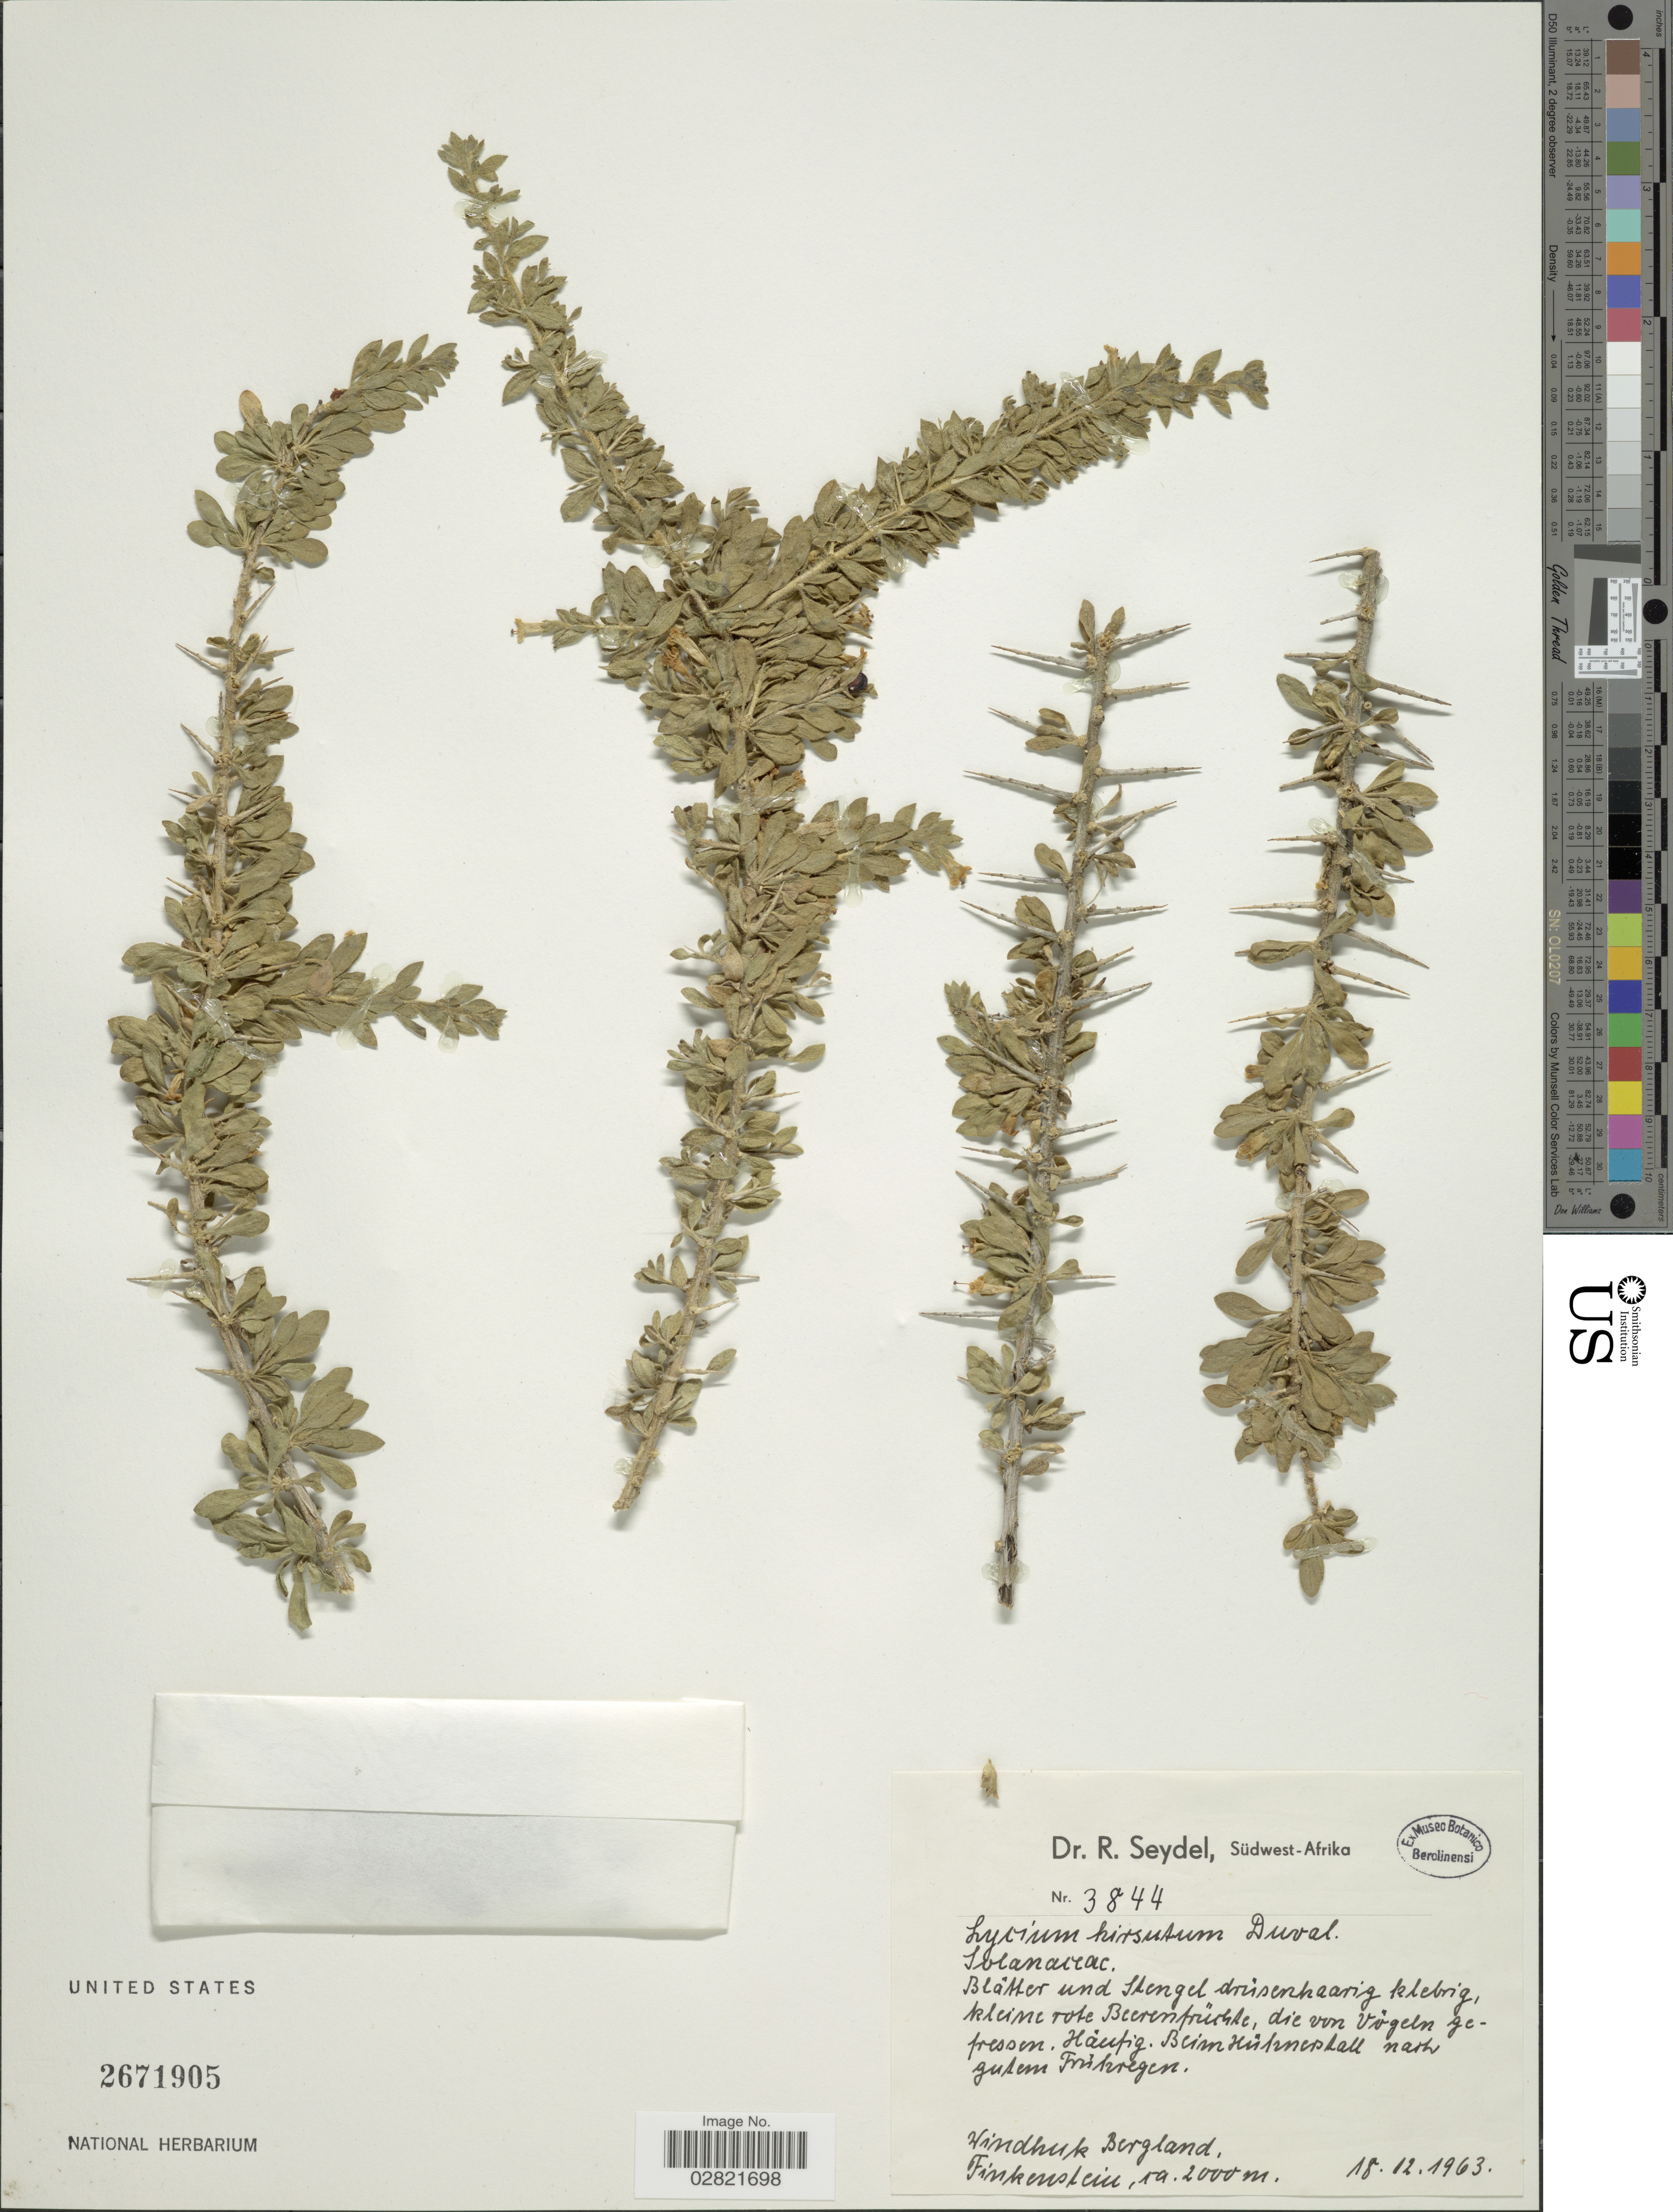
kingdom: Plantae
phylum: Tracheophyta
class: Magnoliopsida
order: Solanales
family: Solanaceae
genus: Lycium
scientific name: Lycium hirsutum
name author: Dunal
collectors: R. Seydel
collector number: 3844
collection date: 1963-12-18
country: Namibia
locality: Südwest-Afrika. Windhuk Bergland. Finkenstein.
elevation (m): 2000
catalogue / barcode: US 2671905